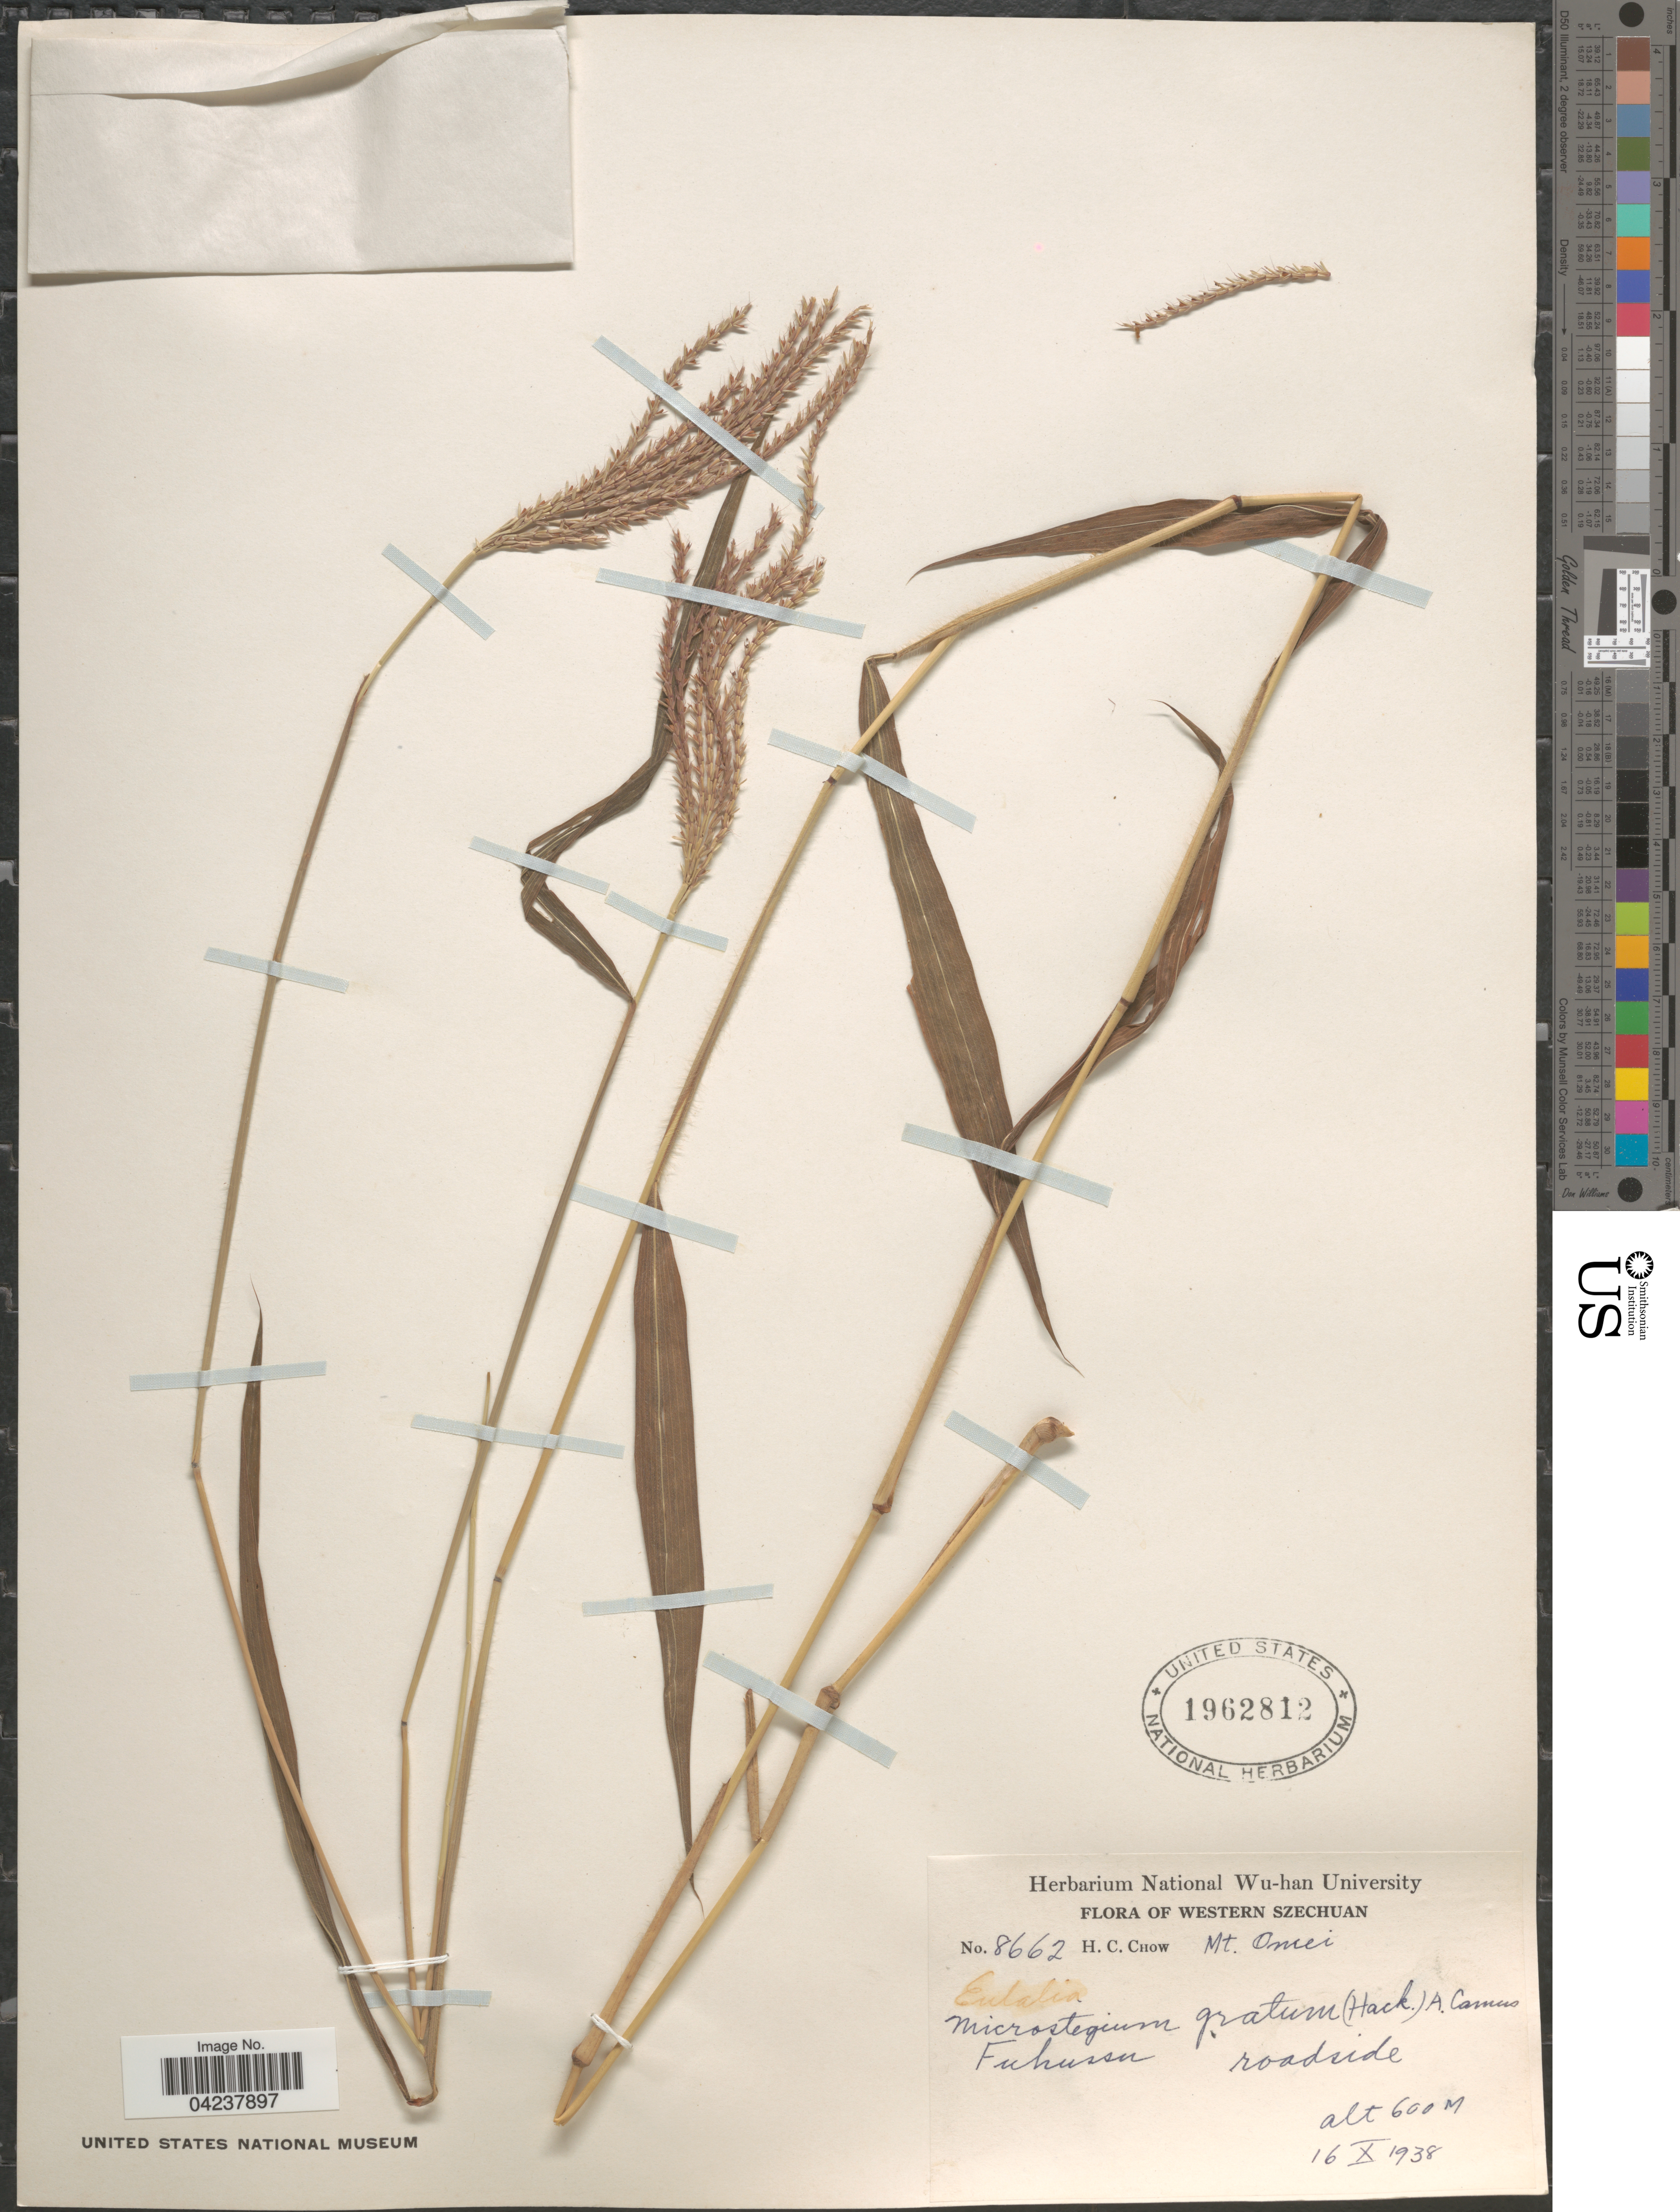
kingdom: Plantae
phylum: Tracheophyta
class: Liliopsida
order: Poales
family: Poaceae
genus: Microstegium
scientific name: Microstegium fasciculatum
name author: (L.) Henr.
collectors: H. Chow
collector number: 8662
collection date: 1938-10-16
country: China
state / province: Sichuan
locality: Western Szechuan. Mt. Omei. Fuchussu.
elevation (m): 600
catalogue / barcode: US 1962812